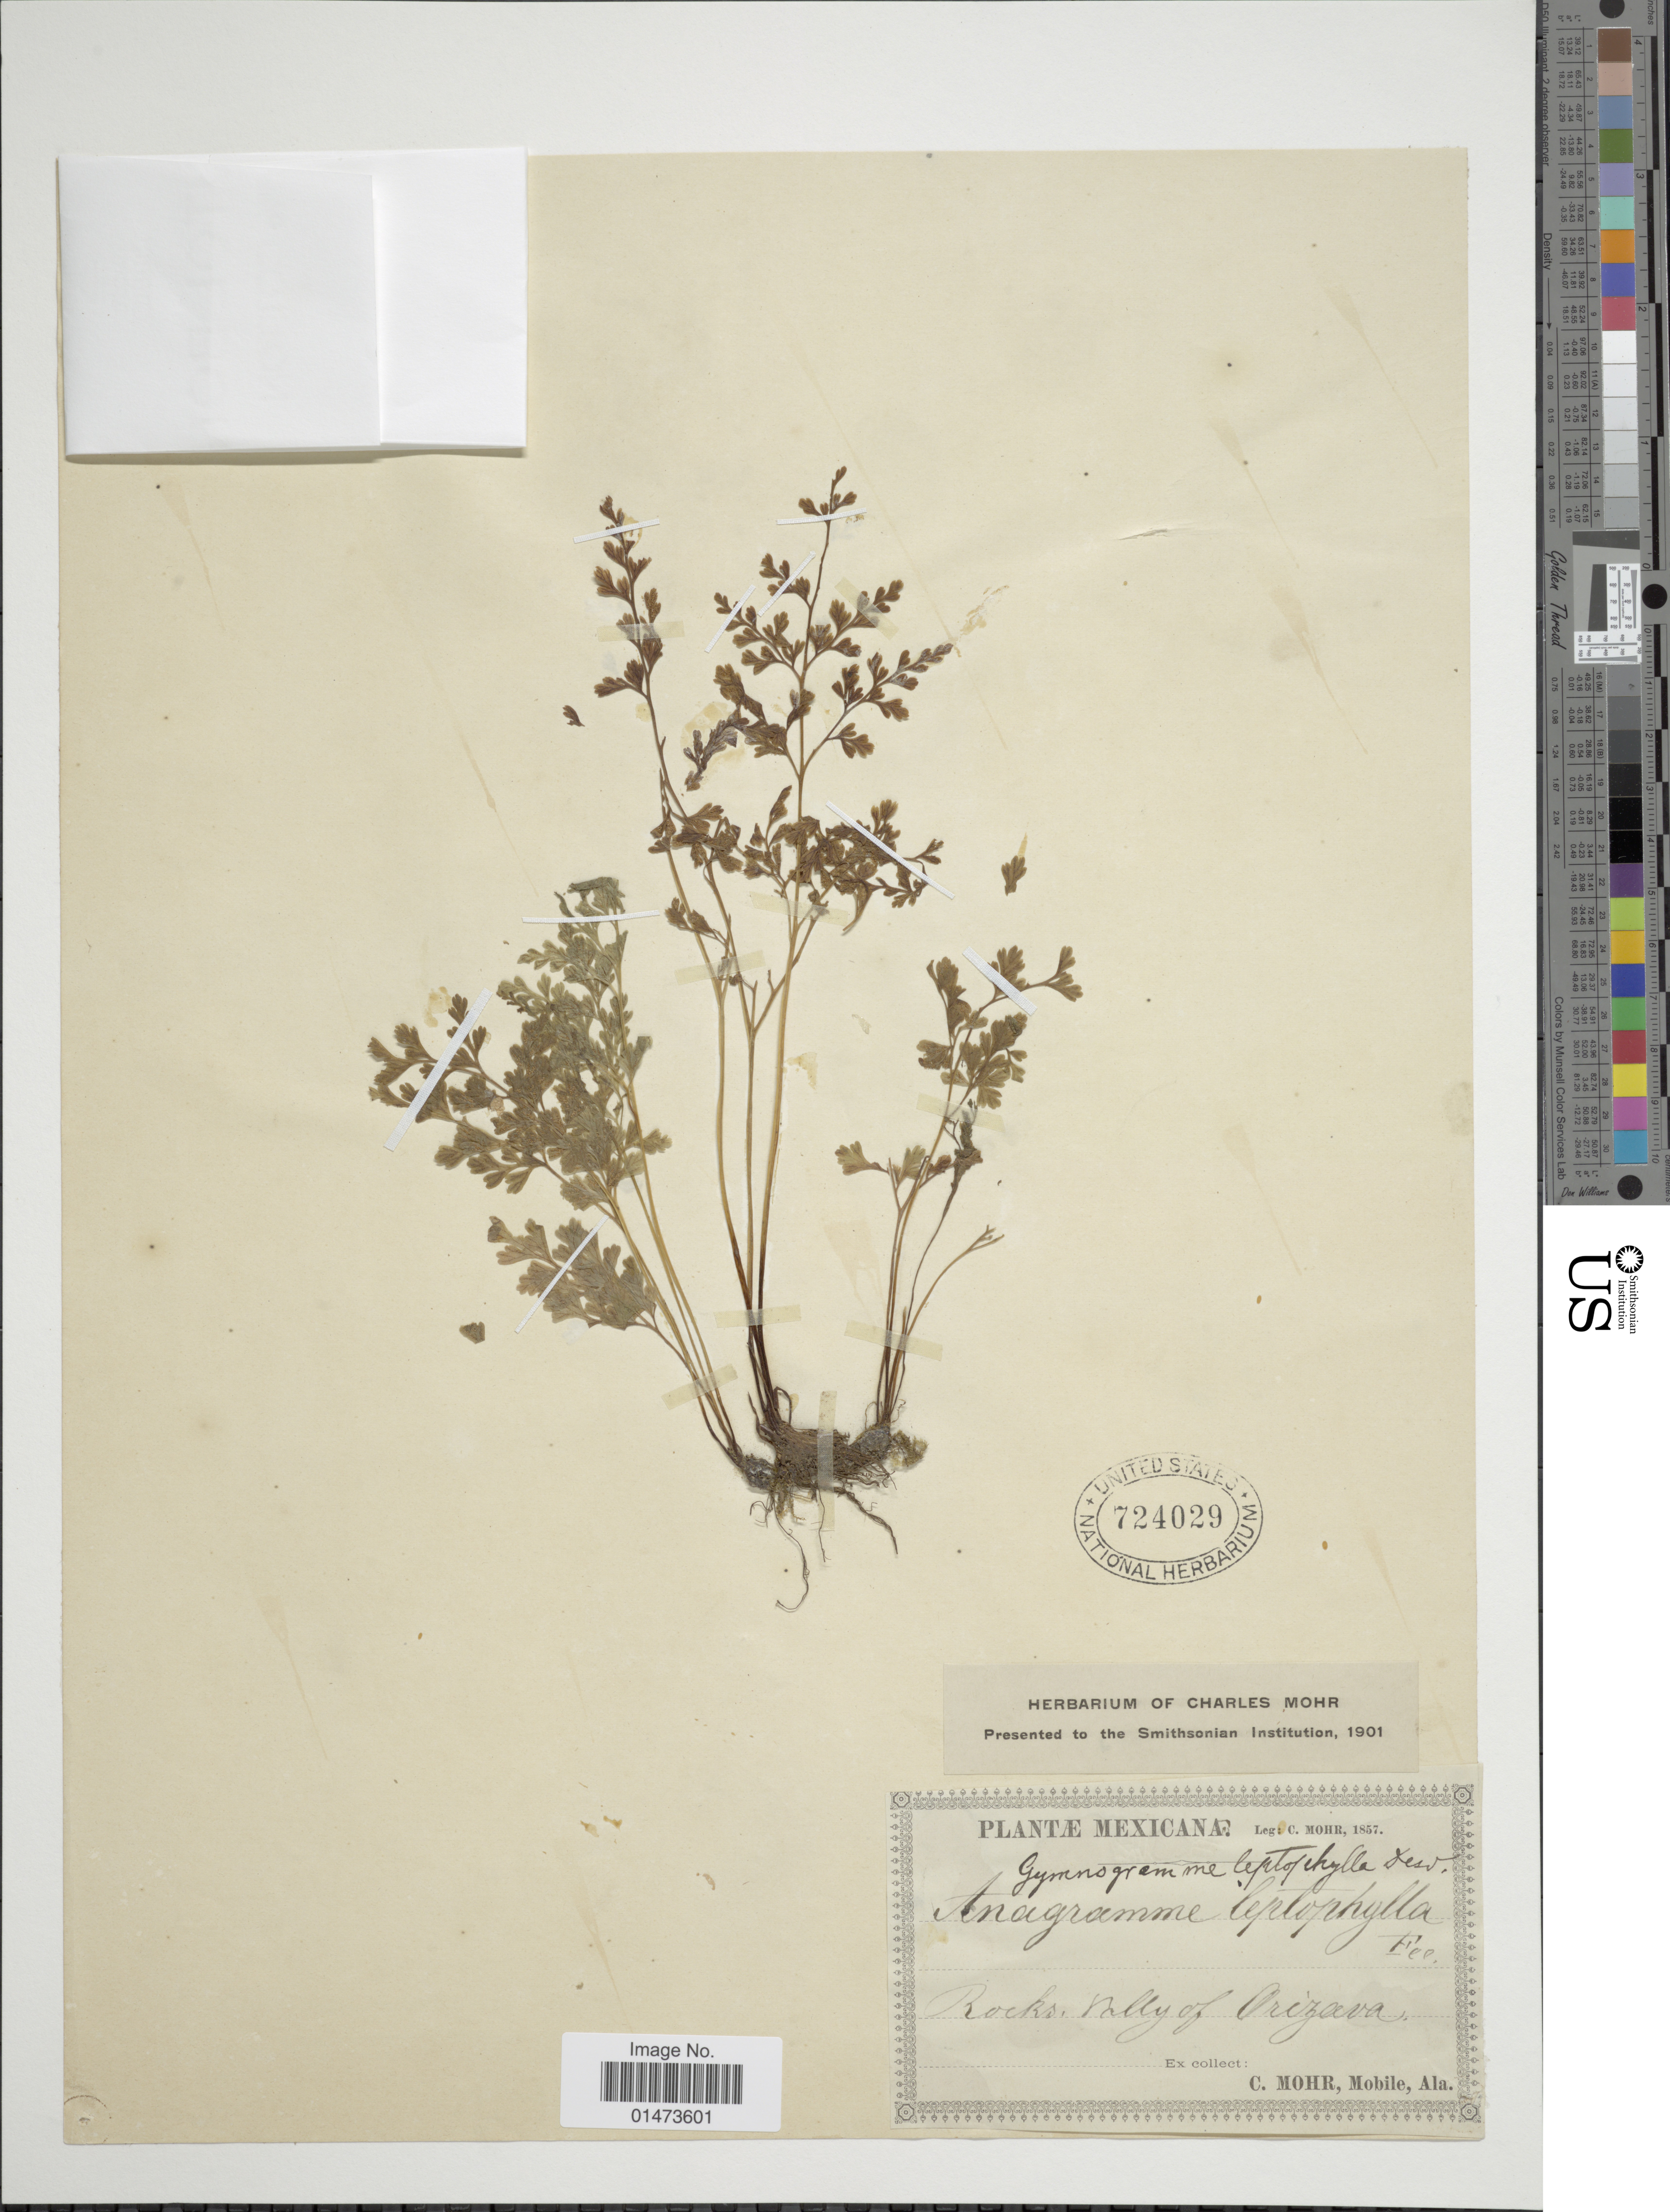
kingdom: Plantae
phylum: Tracheophyta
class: Polypodiopsida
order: Polypodiales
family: Pteridaceae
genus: Anogramma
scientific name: Anogramma leptophylla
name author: (L.) Link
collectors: C. T. Mohr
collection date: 1857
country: Mexico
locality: Rocks, Valley of Orizava.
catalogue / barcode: US 724029